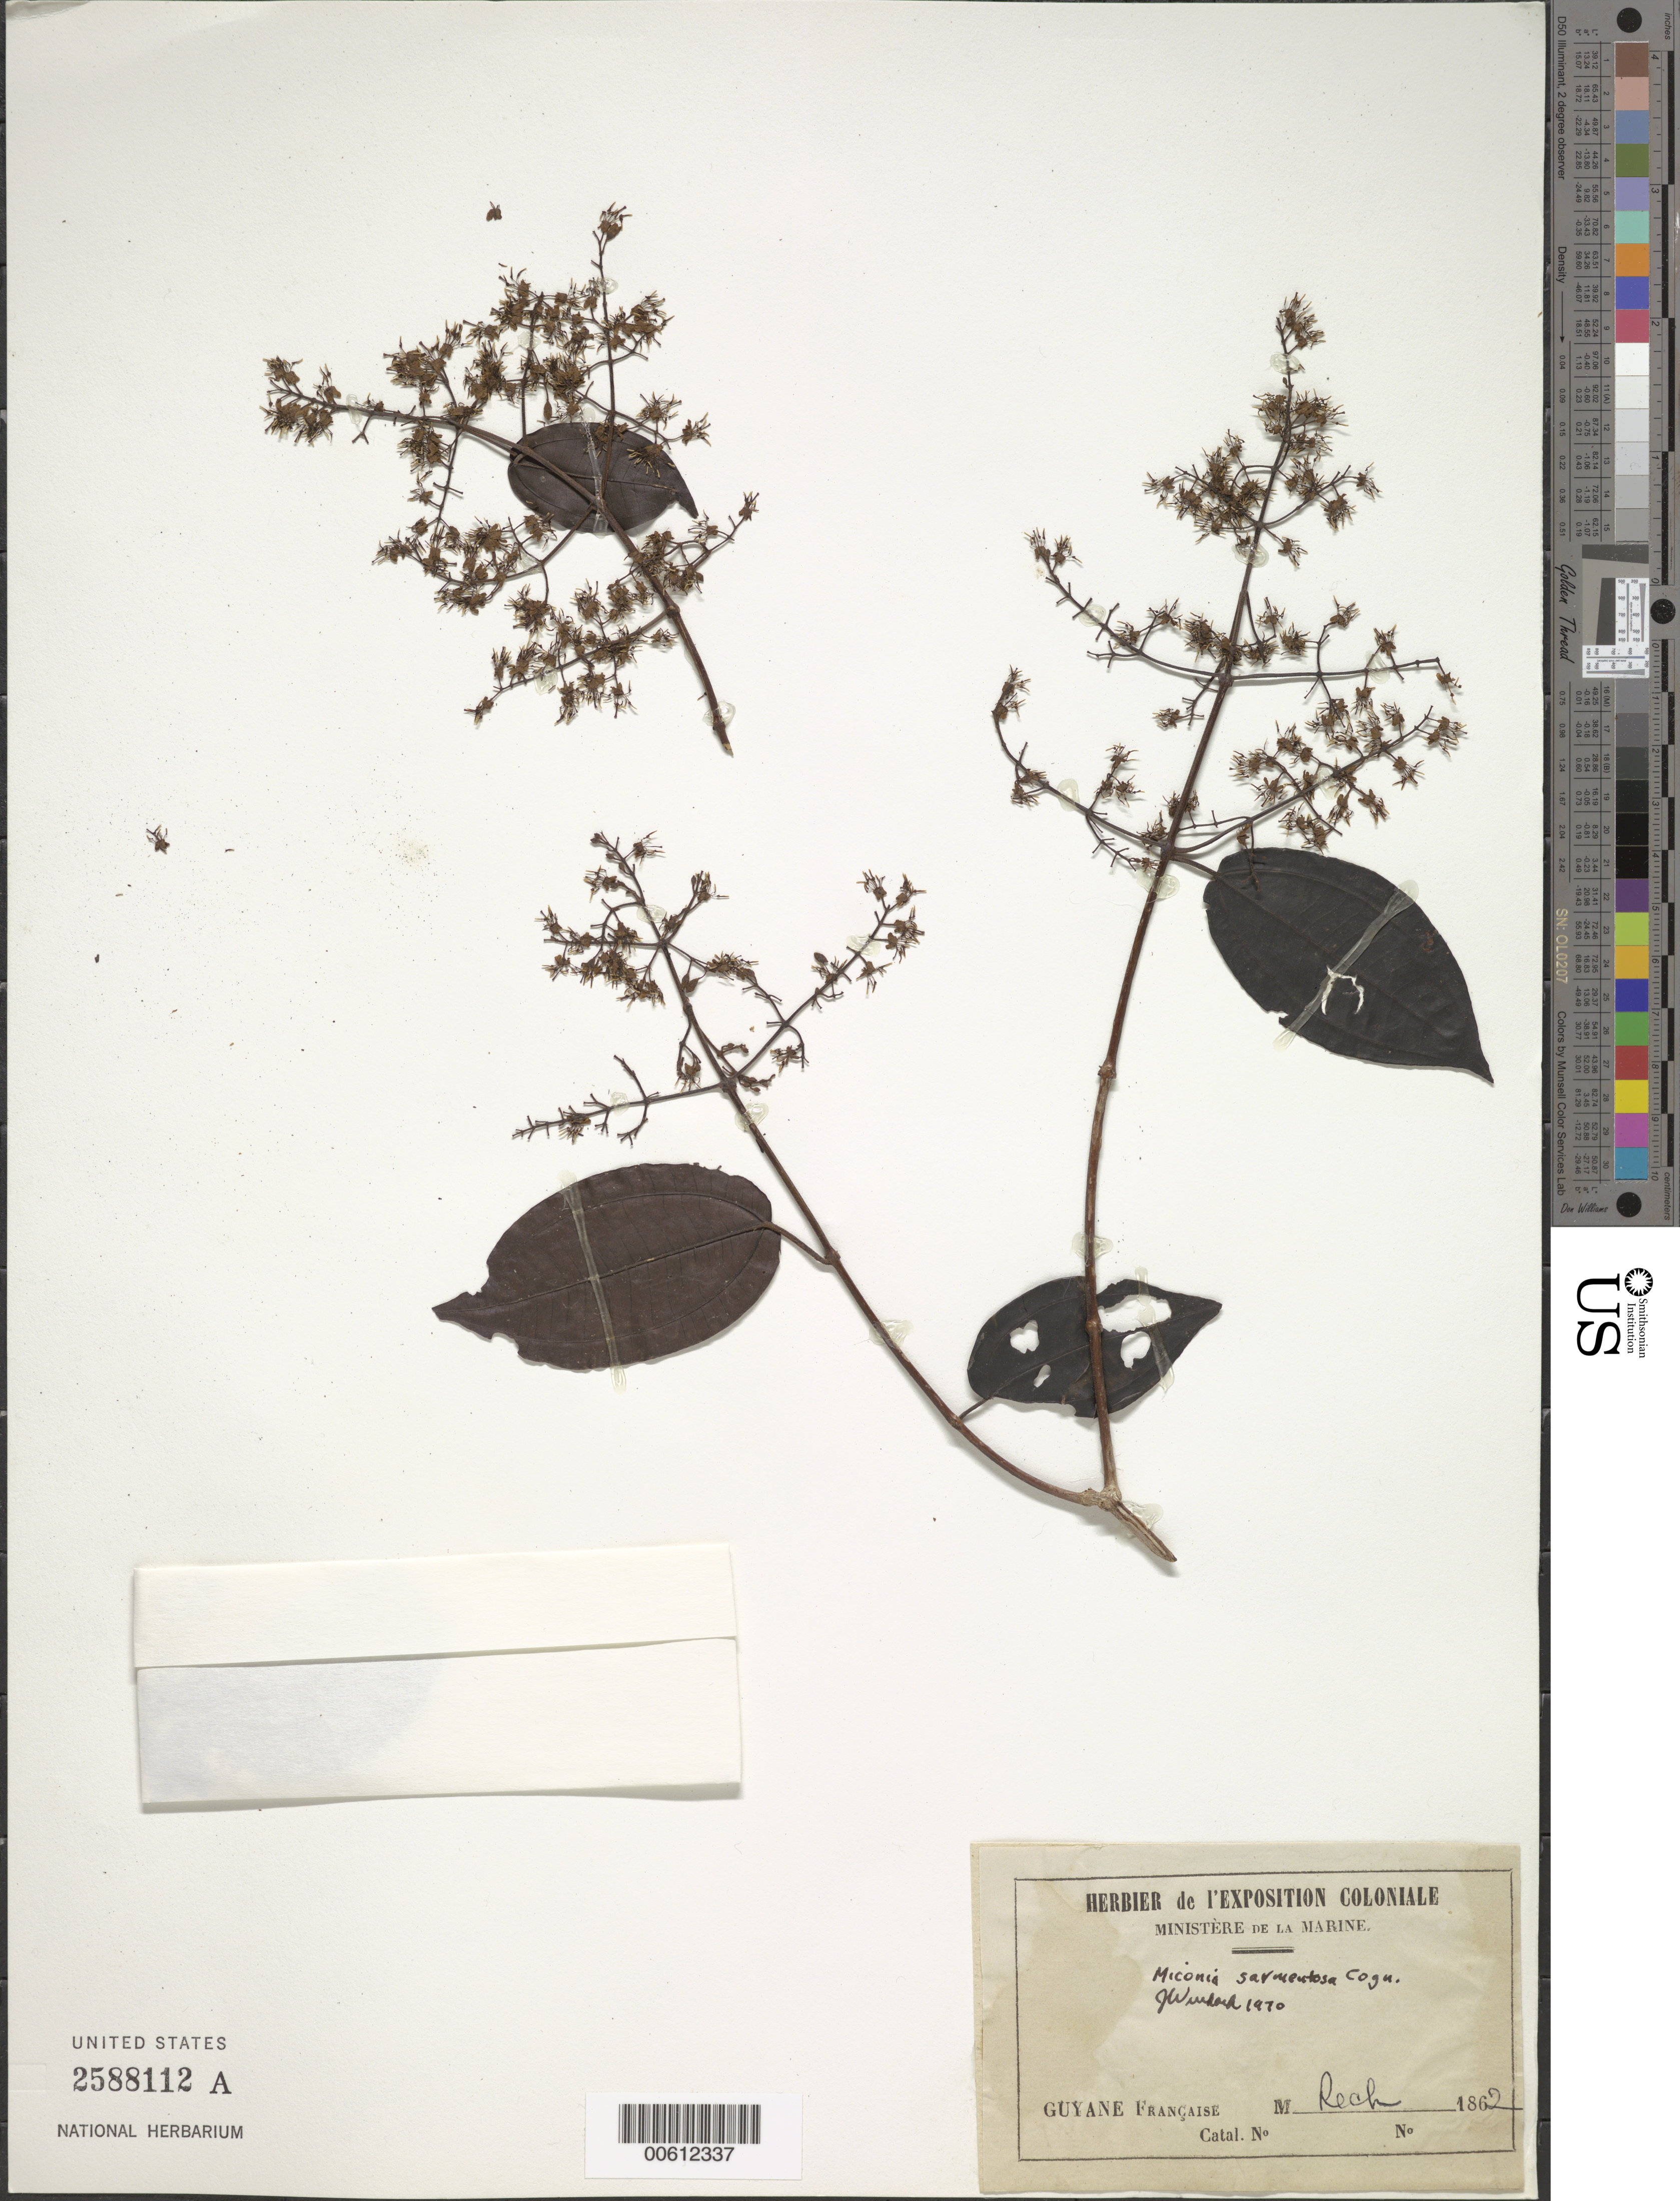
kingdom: Plantae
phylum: Tracheophyta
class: Magnoliopsida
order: Myrtales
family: Melastomataceae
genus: Miconia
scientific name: Miconia sarmentosa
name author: Cogn.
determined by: Wurdack, John J., (US), US (UNITED STATES)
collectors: Rech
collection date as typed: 1862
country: French Guiana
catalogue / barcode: US 2588112A